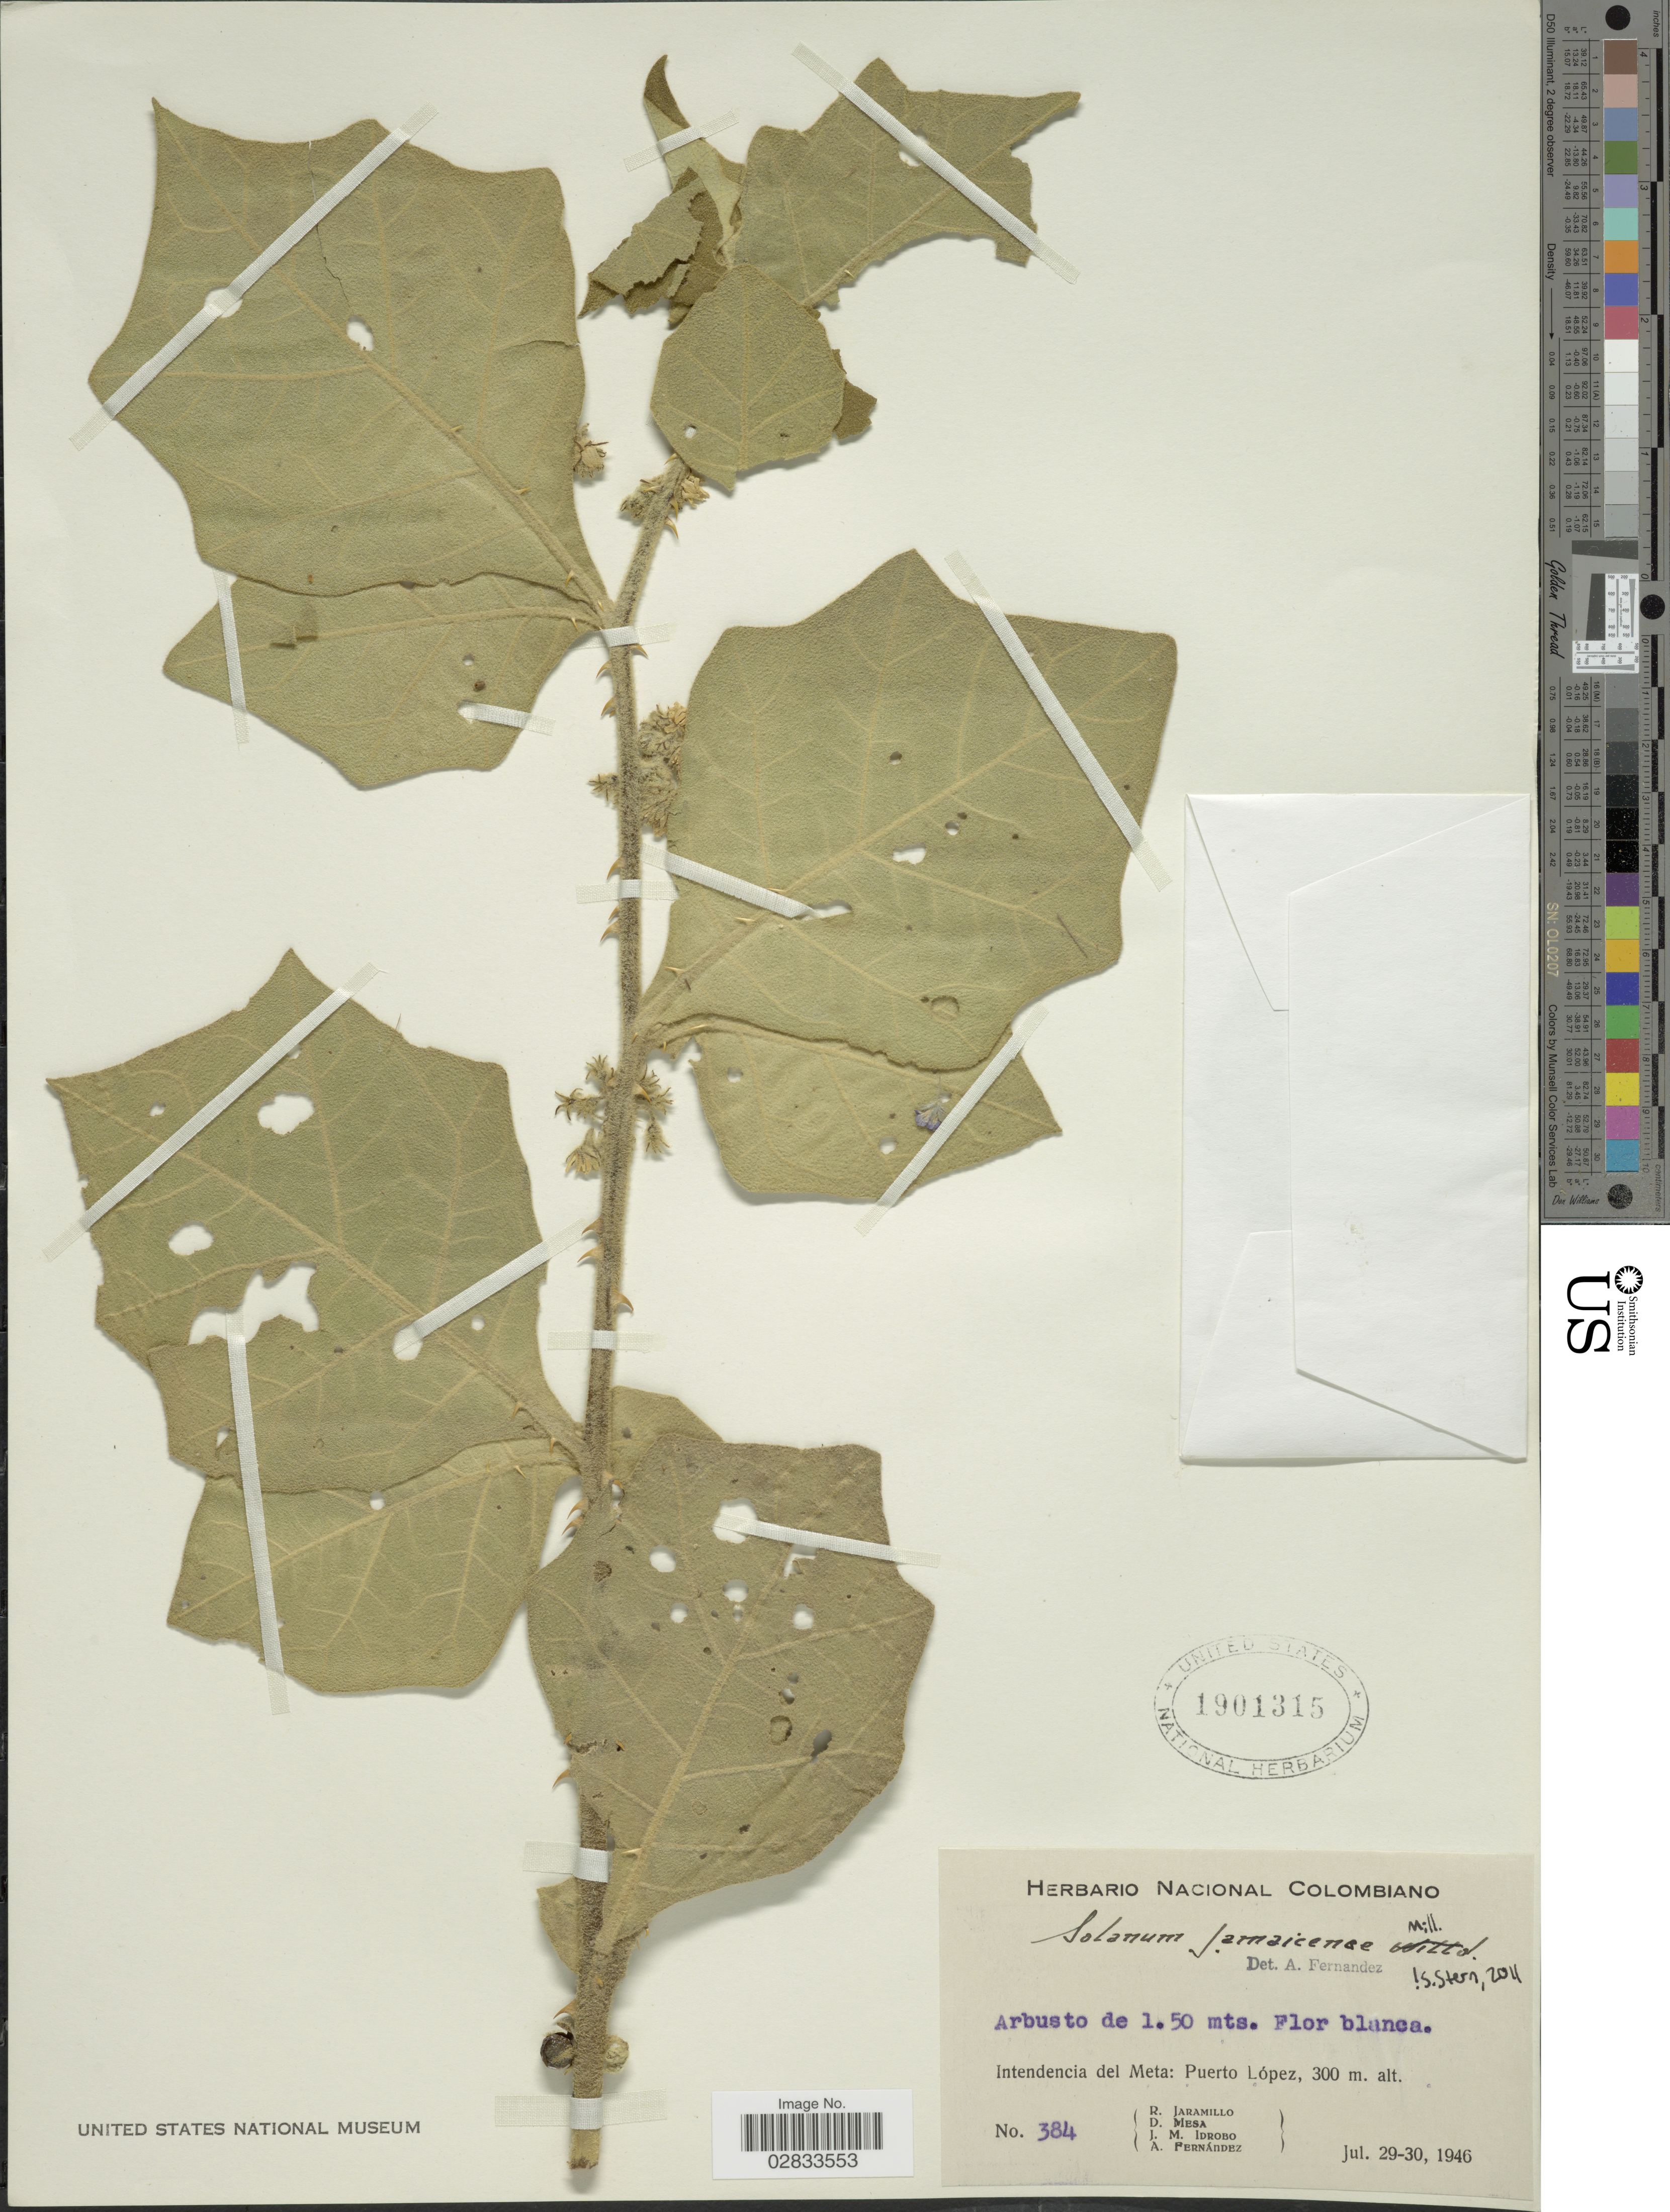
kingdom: Plantae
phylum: Tracheophyta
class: Magnoliopsida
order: Solanales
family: Solanaceae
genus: Solanum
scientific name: Solanum jamaicense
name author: Mill.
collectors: R. Jaramillo M., D. Mesa, J. M. Idrobo & A. Fernández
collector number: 384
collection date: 1946-07-29/1946-07-30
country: Colombia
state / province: Meta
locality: Intendencia del Meta: Puerto López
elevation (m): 300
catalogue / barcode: US 1901315